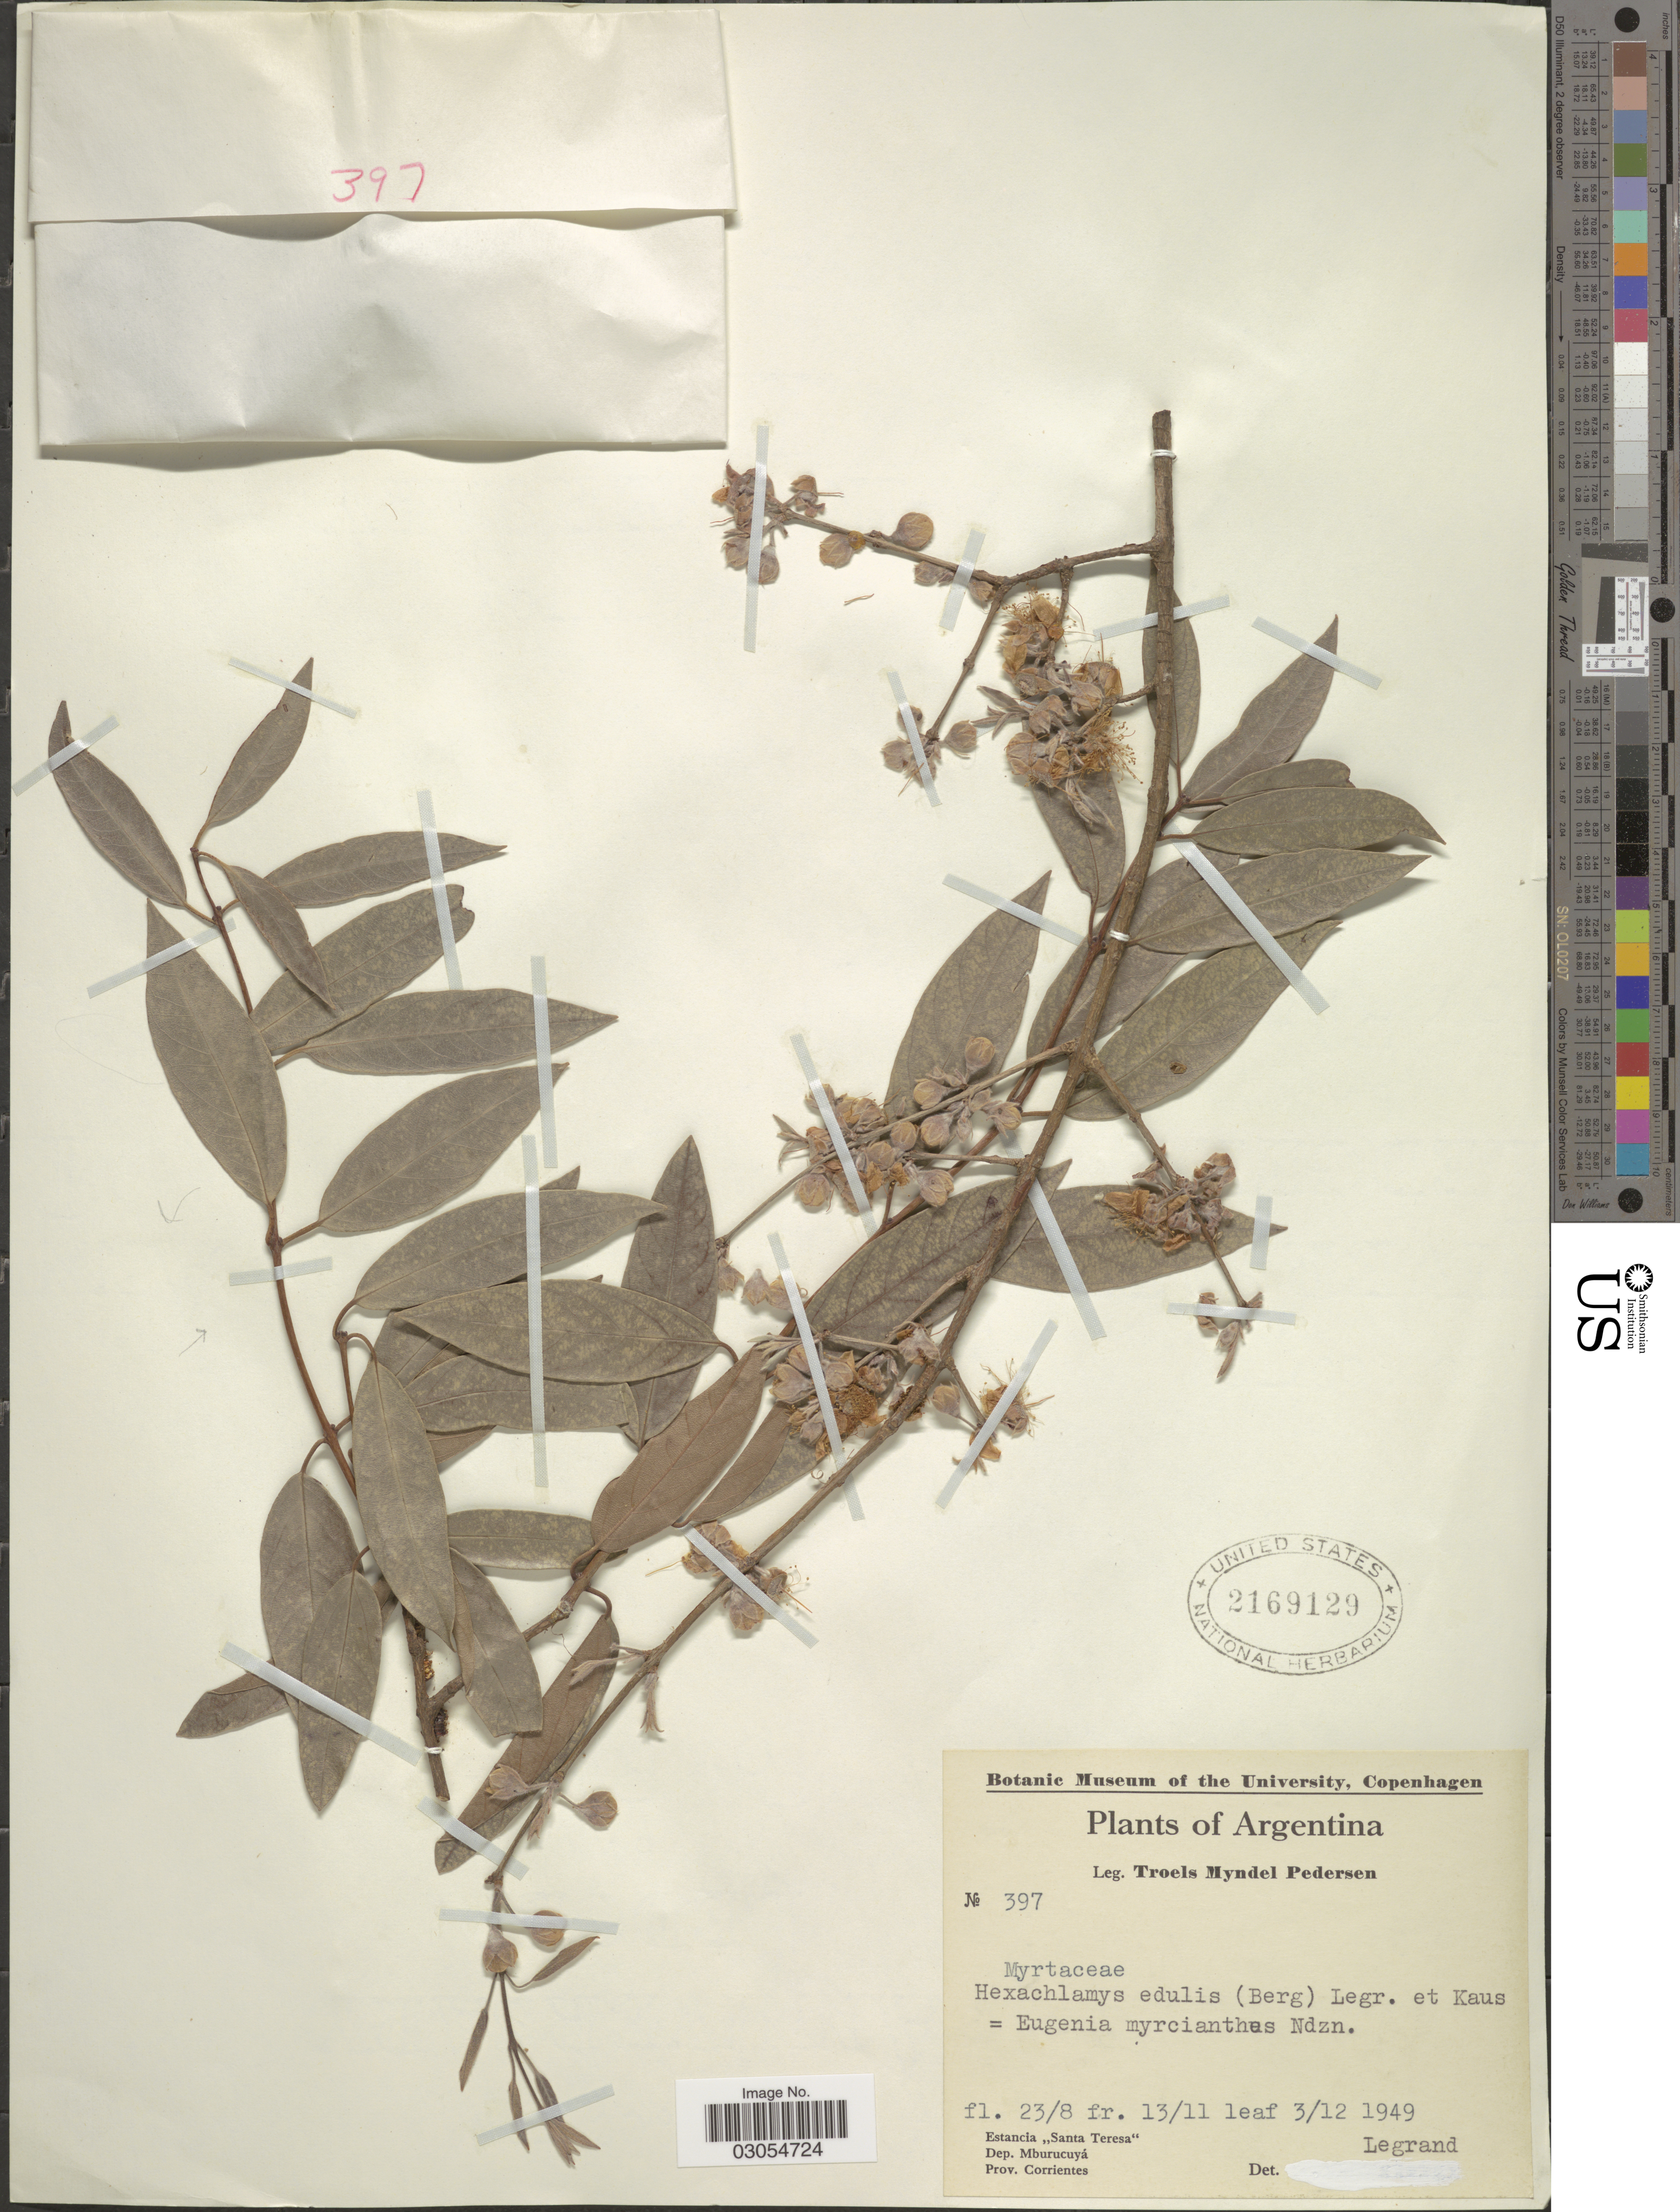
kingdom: Plantae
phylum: Tracheophyta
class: Magnoliopsida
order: Myrtales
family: Myrtaceae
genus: Eugenia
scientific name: Eugenia myrcianthes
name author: Nied.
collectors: T. Pederson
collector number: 397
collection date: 1949-08-23/1949-12-03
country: Argentina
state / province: Corrientes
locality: Estancia "Santa Teresa". Dep. Mburucuyá.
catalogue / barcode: US 2169129